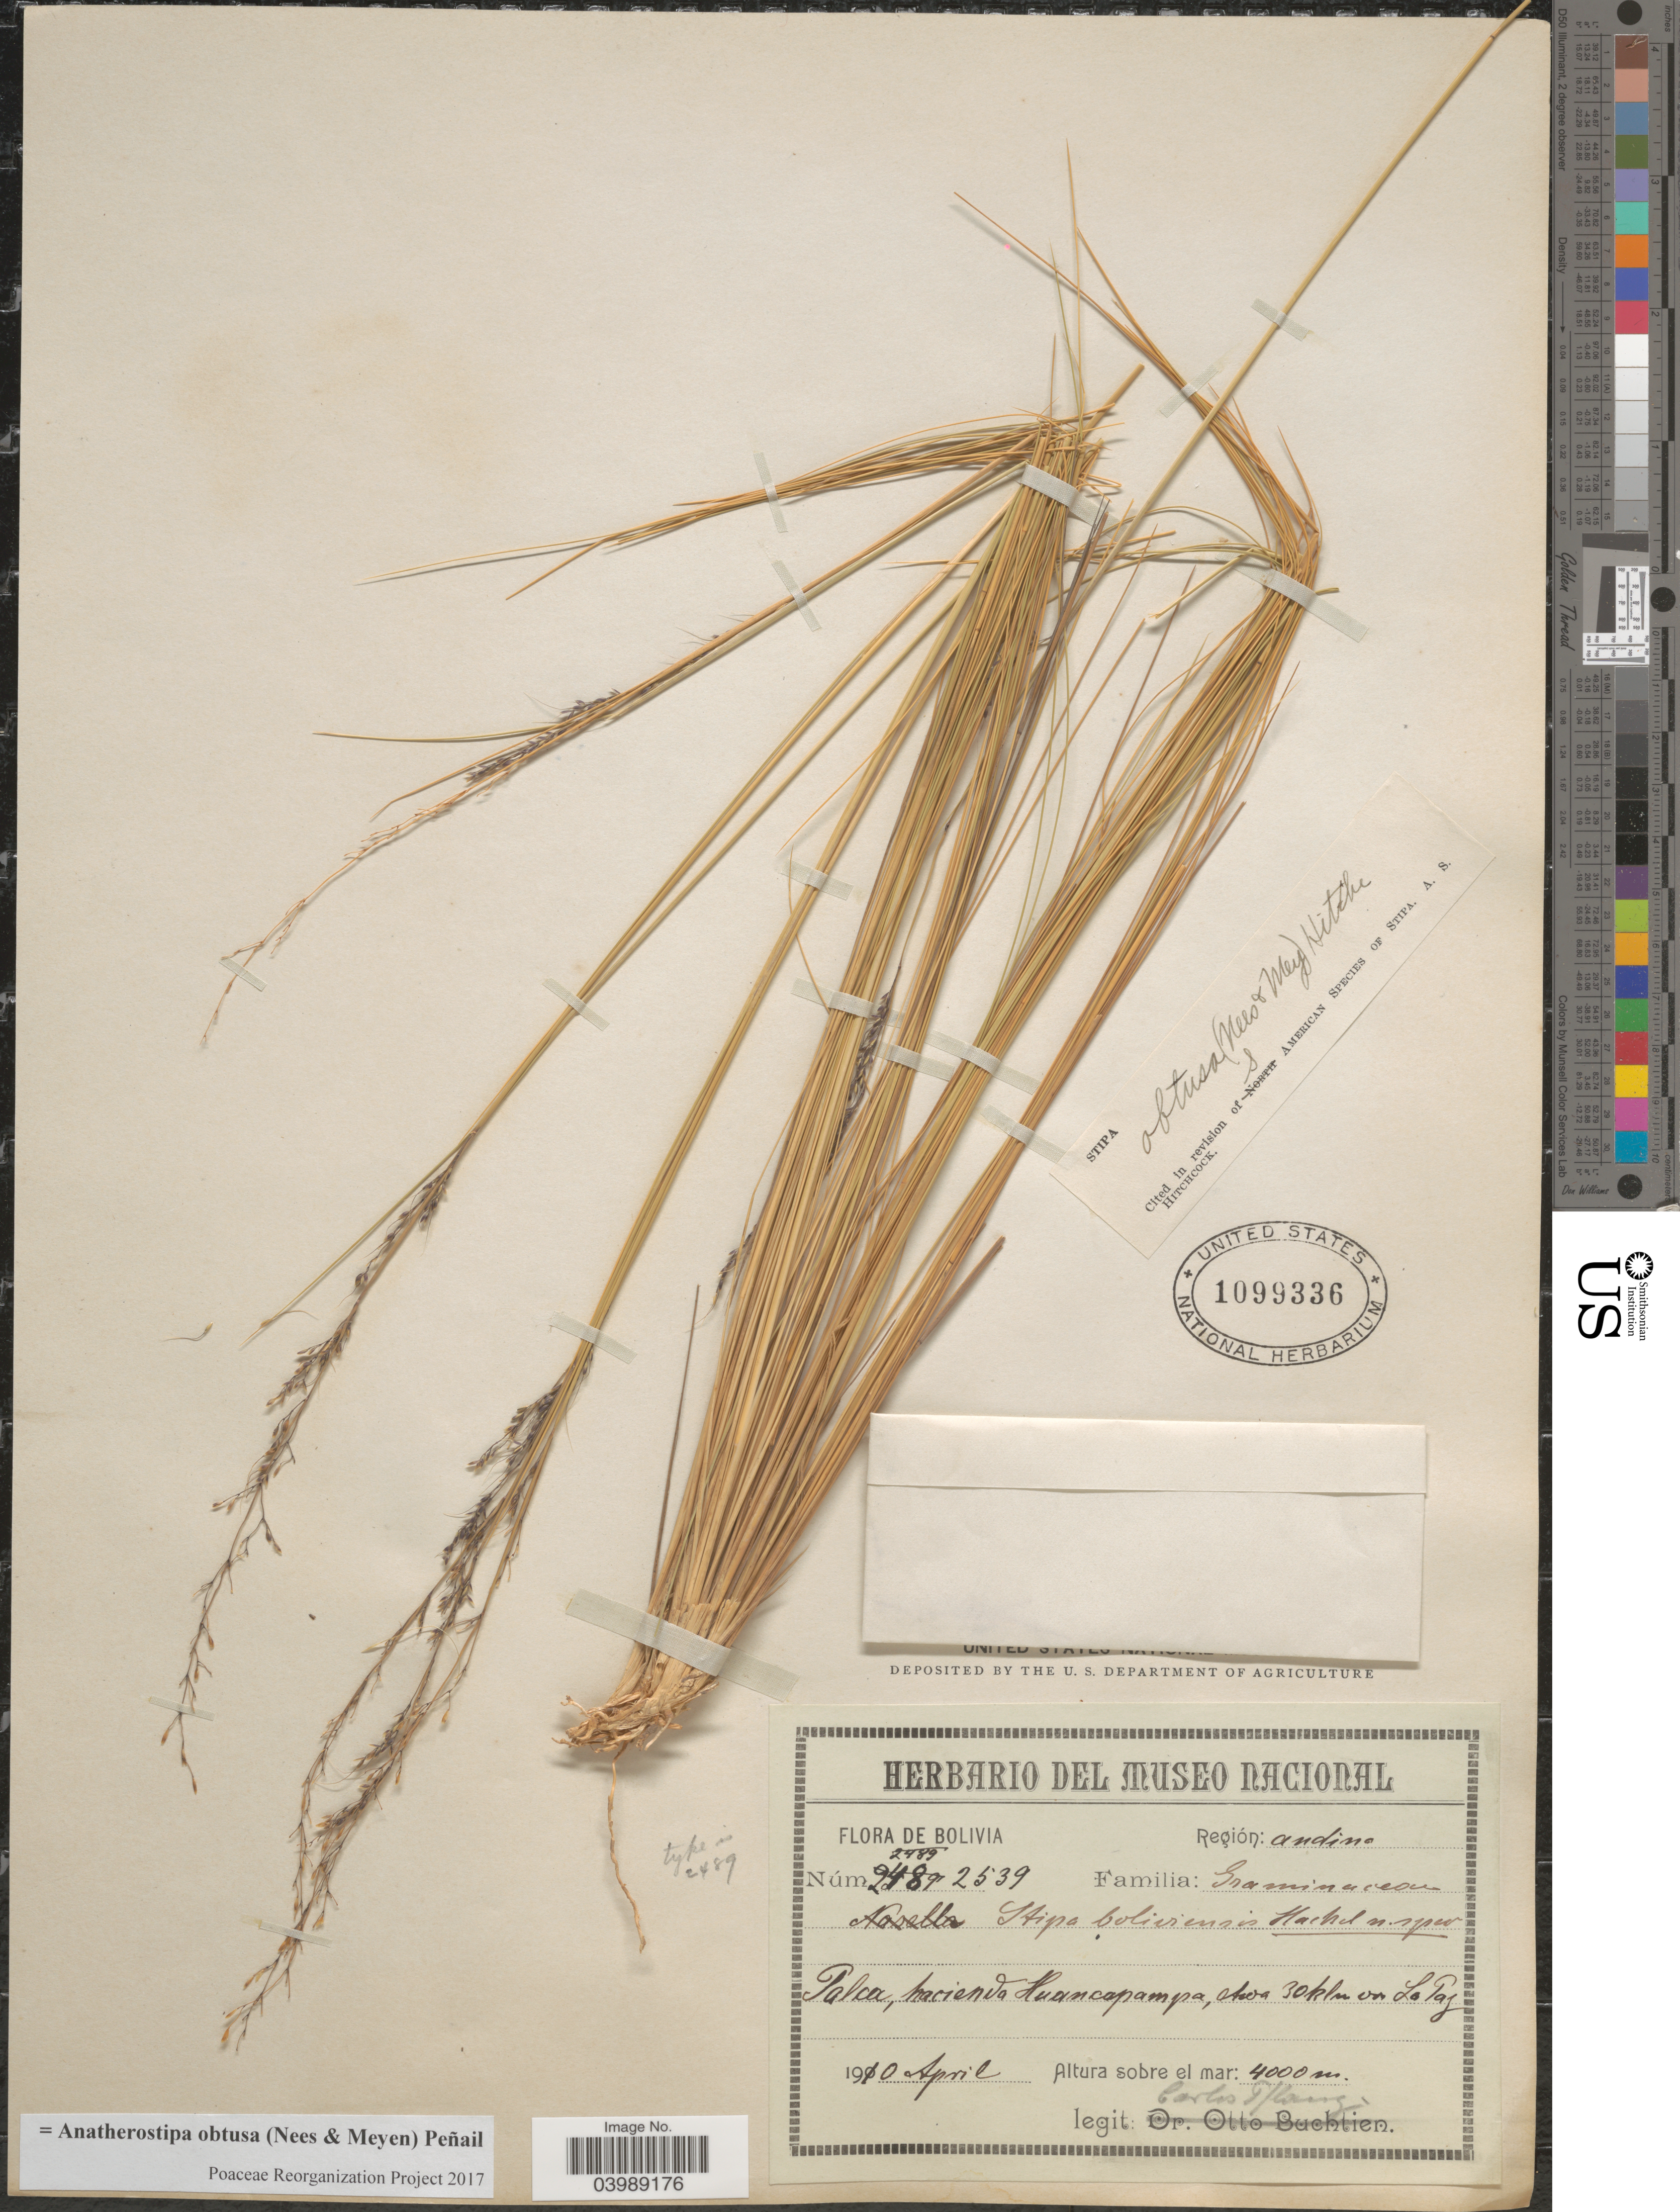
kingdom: Plantae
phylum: Tracheophyta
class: Liliopsida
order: Poales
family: Poaceae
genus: Anatherostipa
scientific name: Anatherostipa obtusa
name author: (Nees & Meyen) Peñailillo B.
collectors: C. Pflanz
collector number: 2539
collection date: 1910-04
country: Bolivia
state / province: La Paz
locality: Región: Andino. Palca, hacienda Huancapampa, Noa 30klm on La Paz.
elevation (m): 4000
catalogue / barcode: US 1099336